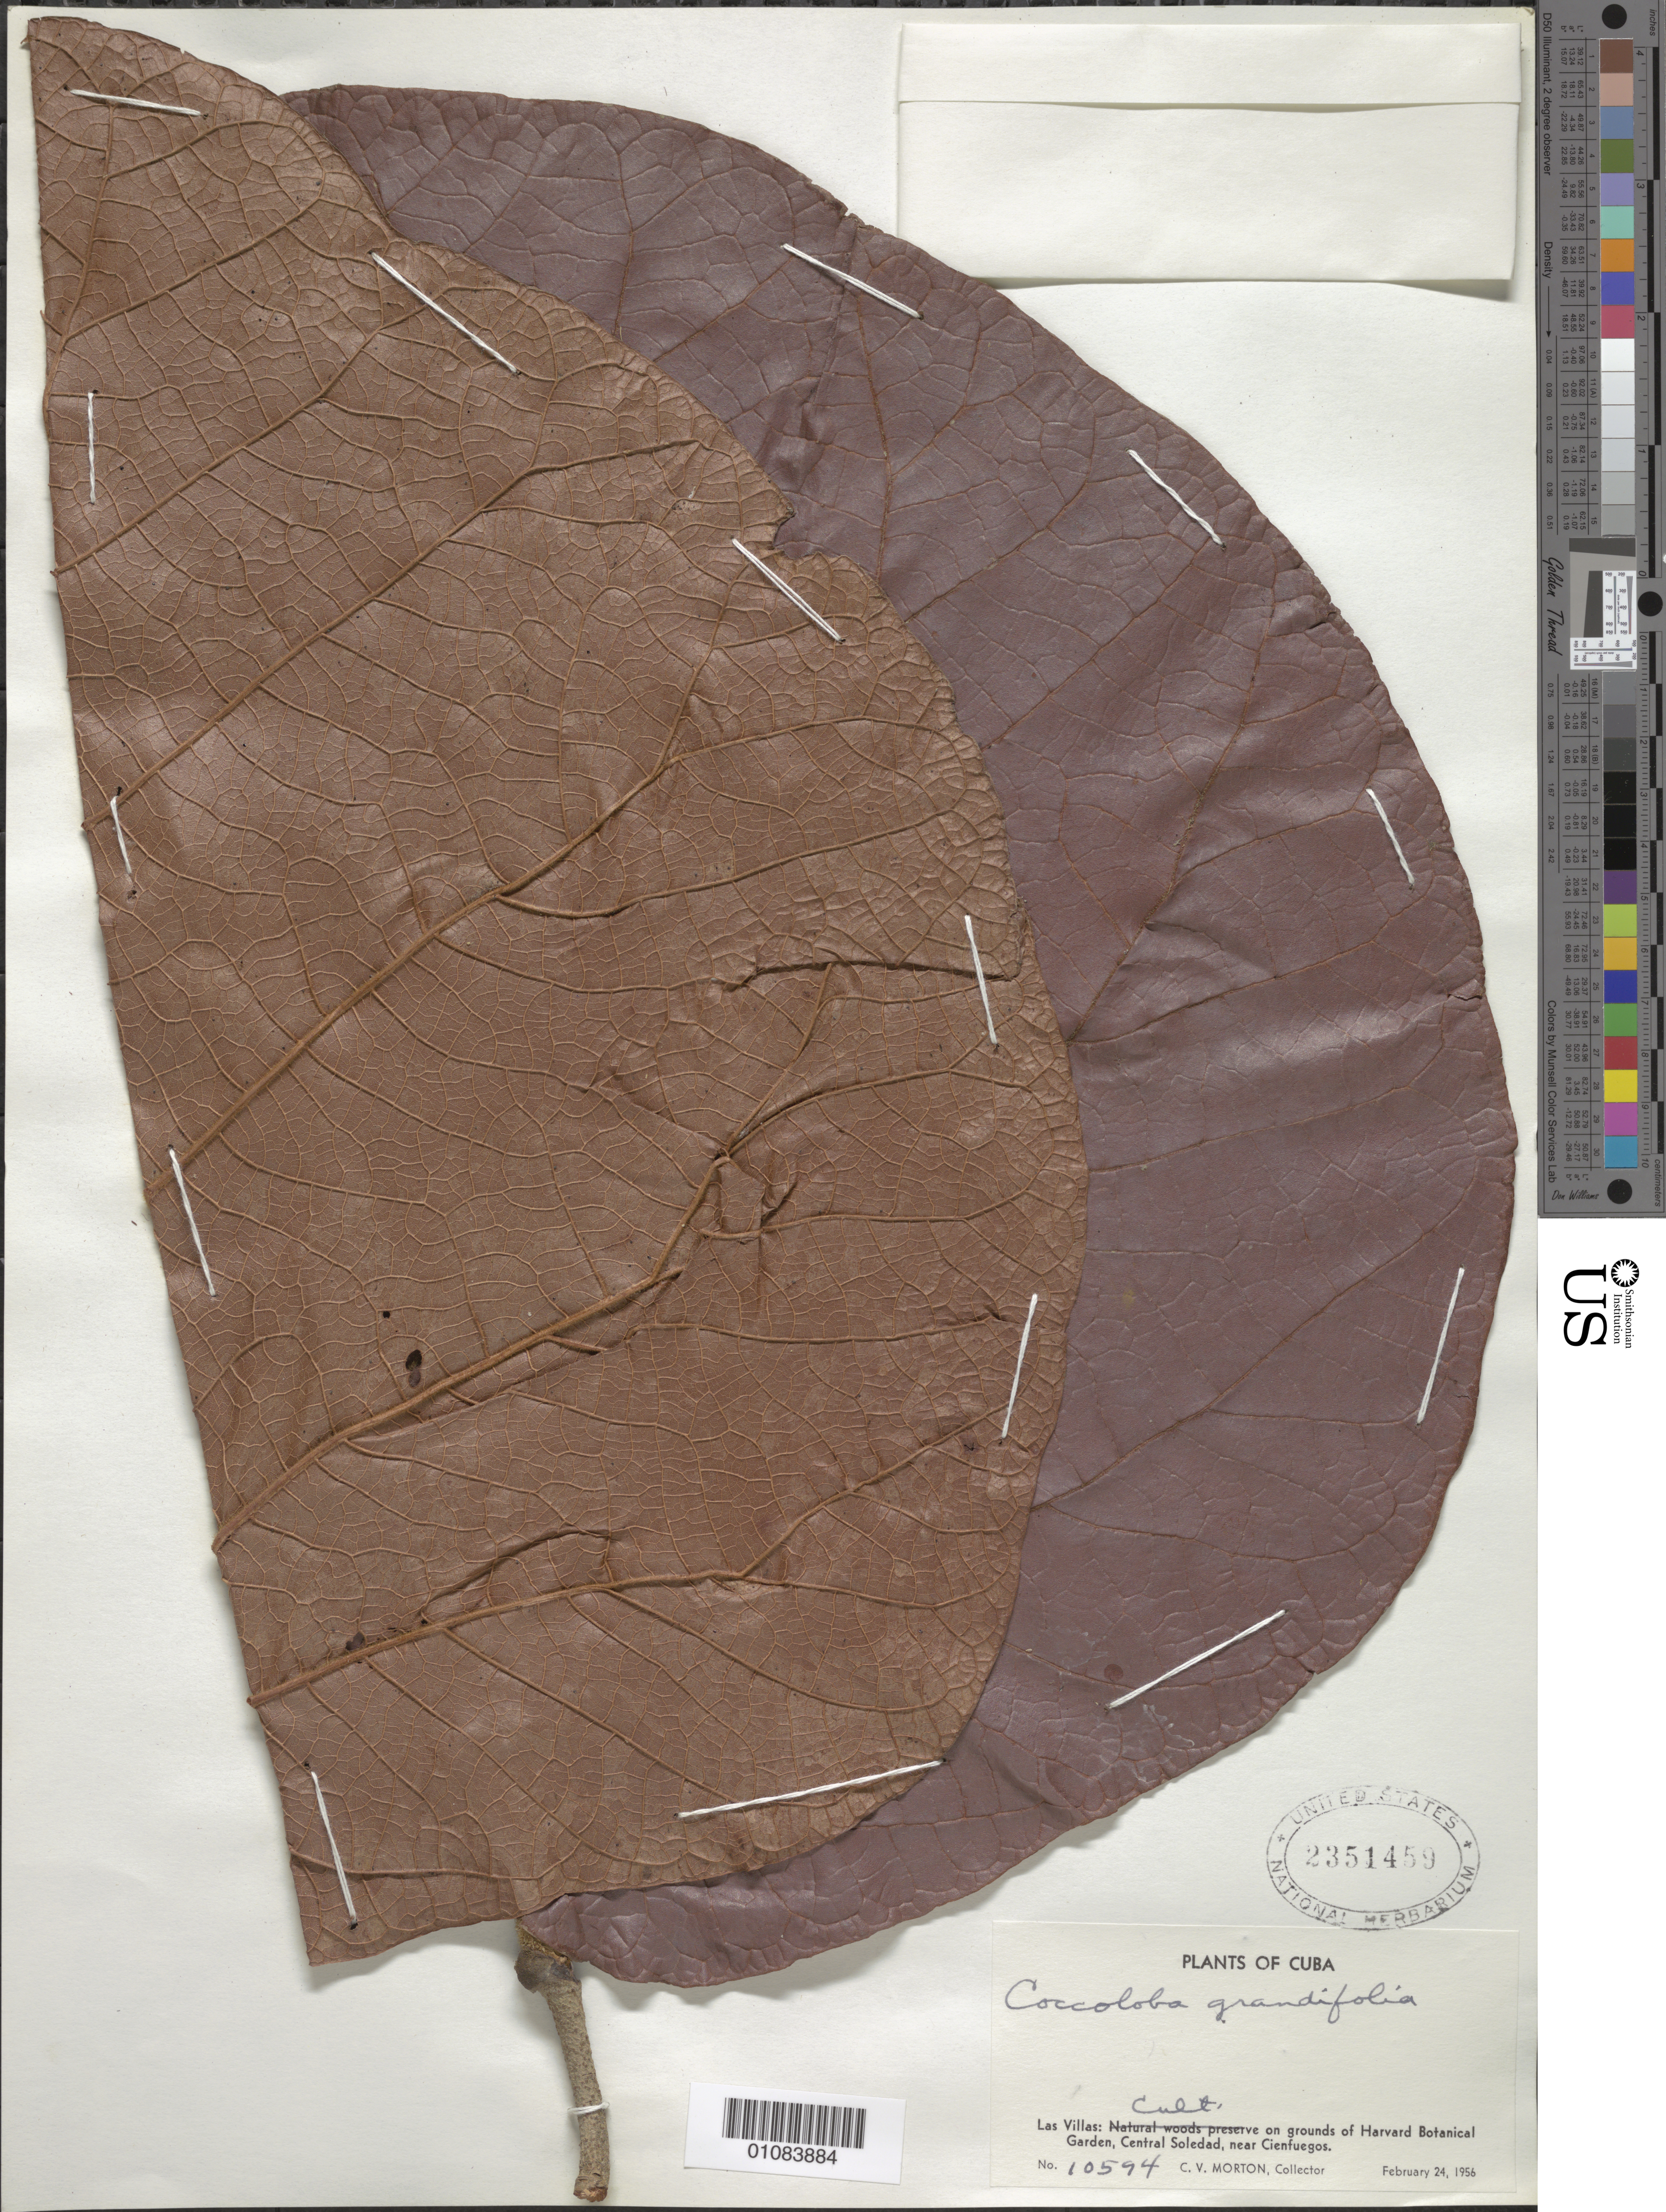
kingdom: Plantae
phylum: Tracheophyta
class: Magnoliopsida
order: Caryophyllales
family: Polygonaceae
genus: Coccoloba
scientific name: Coccoloba grandifolia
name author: Jacq.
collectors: C. V. Morton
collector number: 10594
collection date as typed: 24 Feb 1956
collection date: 1956-02-24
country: Cuba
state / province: Cienfuegos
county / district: Cienfuegos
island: Cuba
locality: cult on grounds of Harvard Botanical Garden, Central Soledad, near Cienfuegos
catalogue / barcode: US 2351459